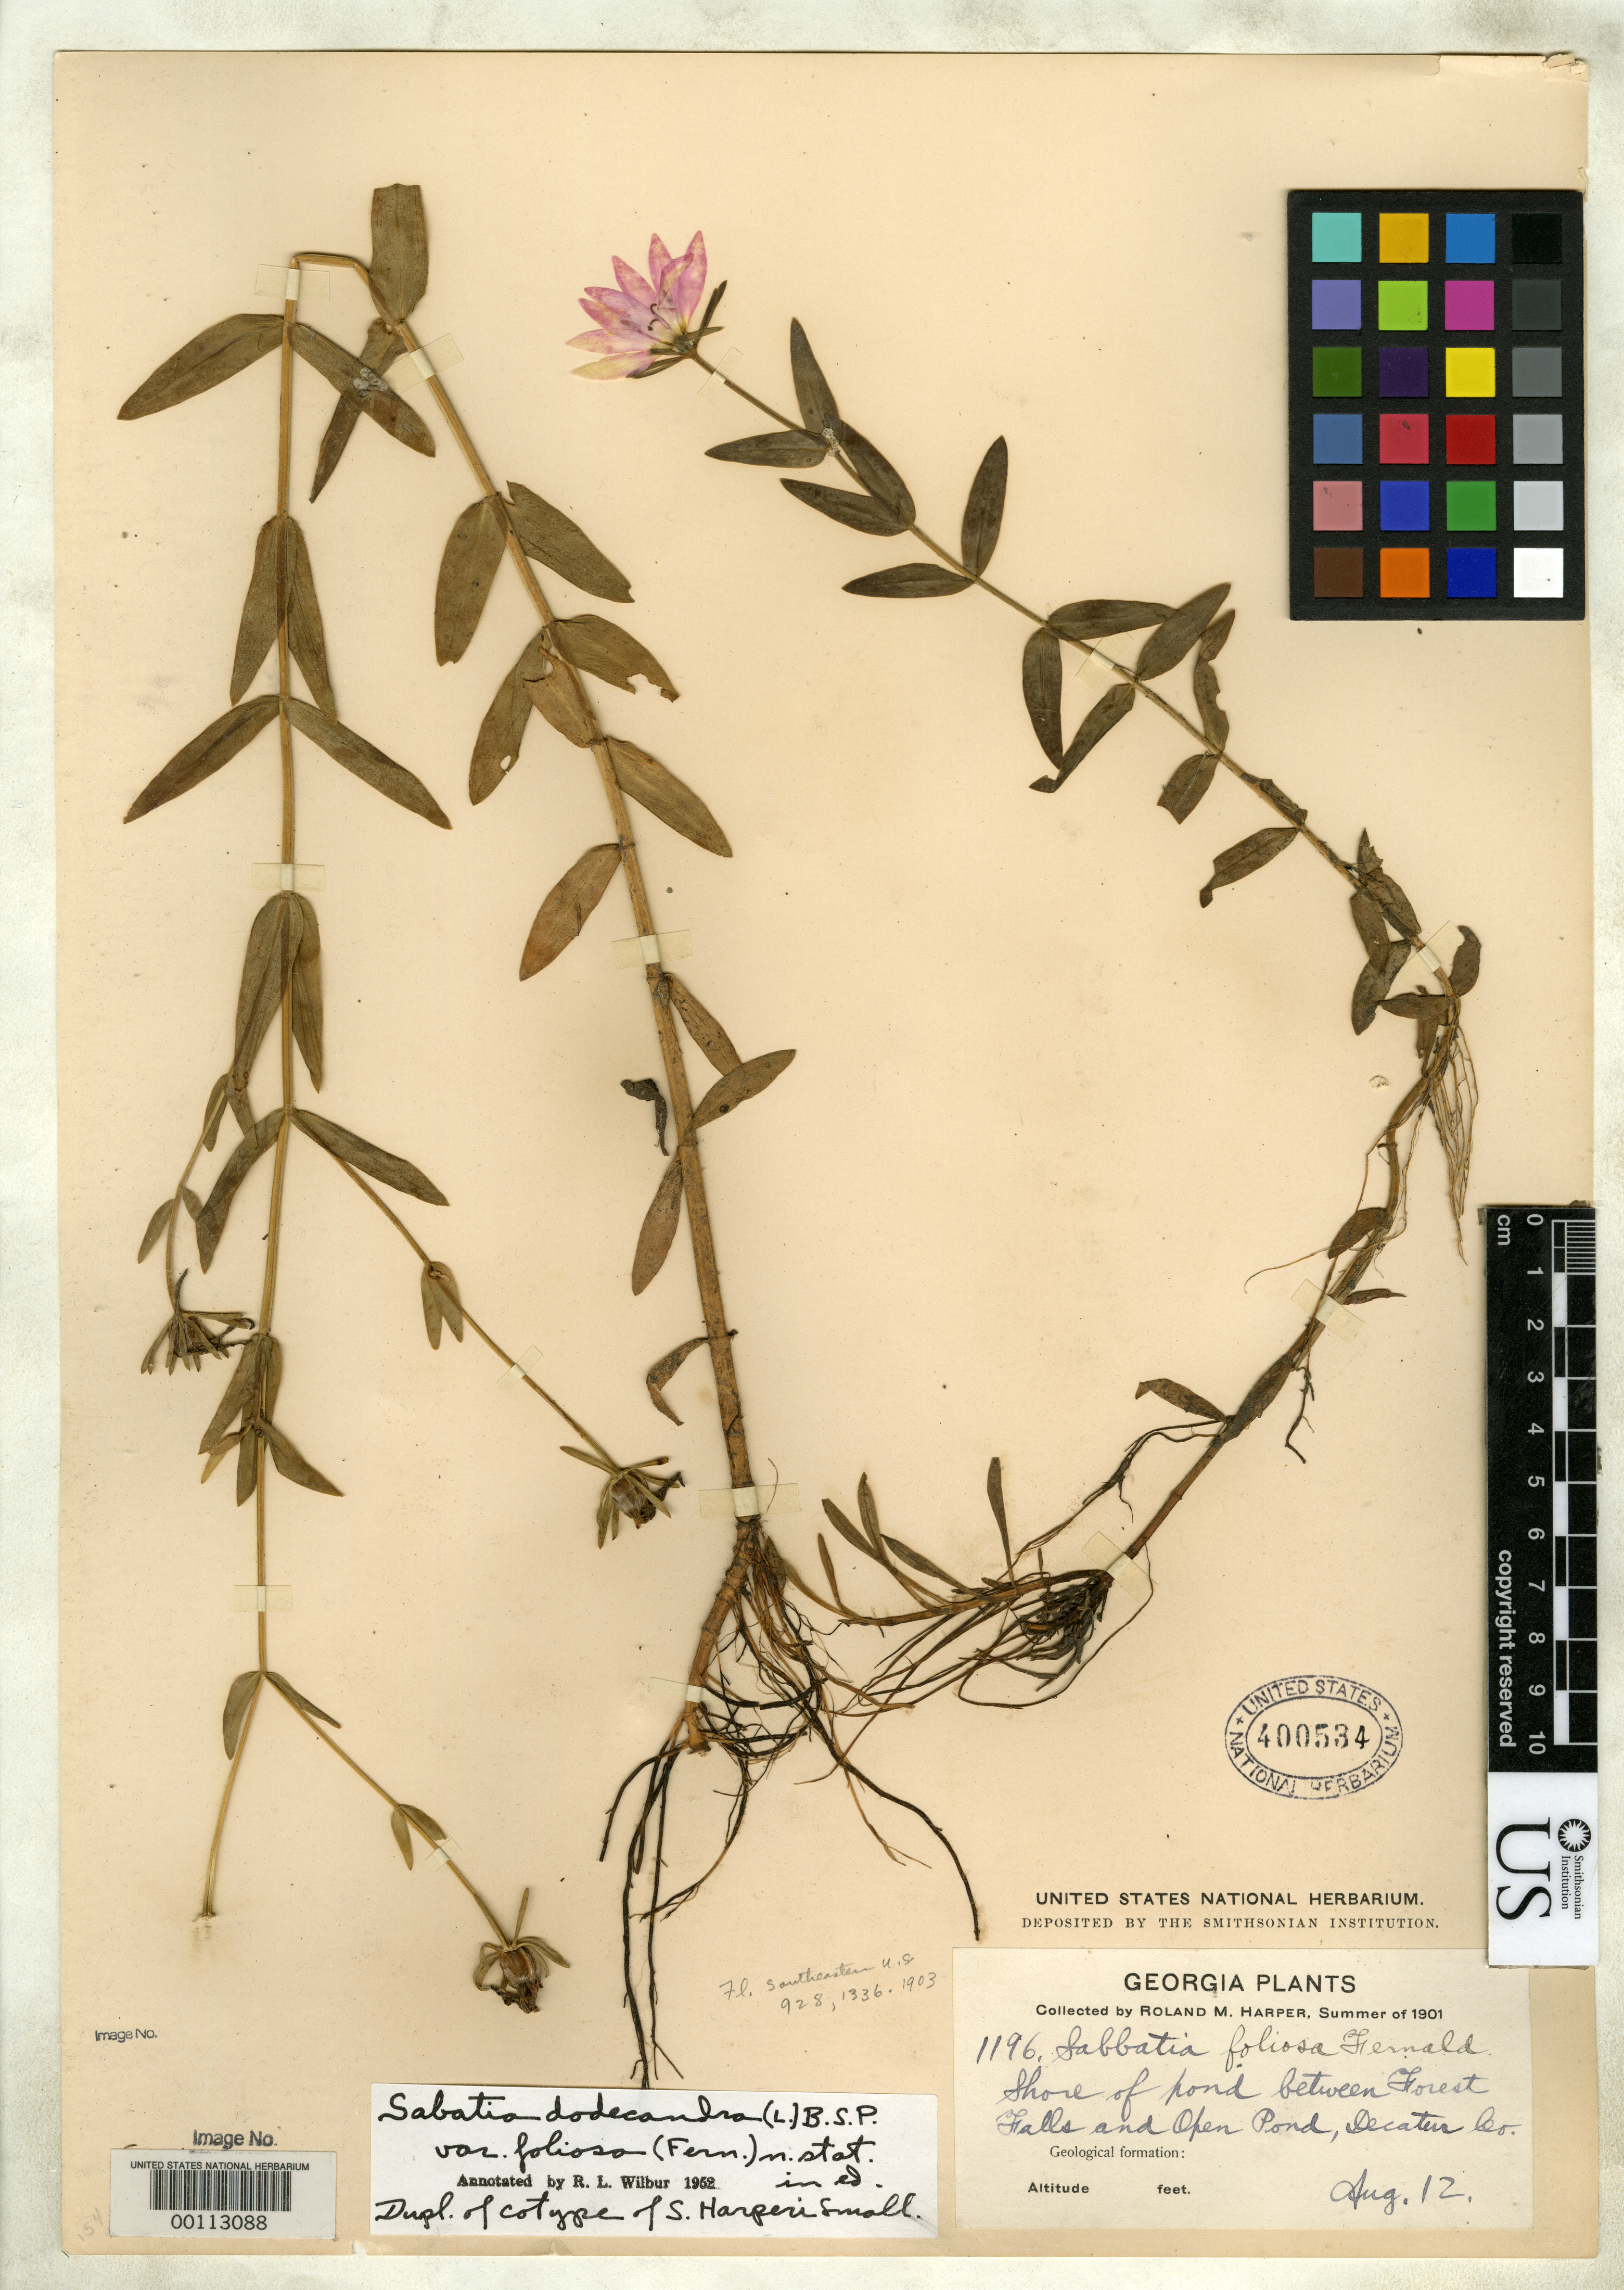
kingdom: Plantae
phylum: Tracheophyta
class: Magnoliopsida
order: Gentianales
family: Gentianaceae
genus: Sabatia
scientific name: Sabatia harperi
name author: Small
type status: Isosyntype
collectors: R. M. Harper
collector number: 964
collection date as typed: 27 Jun 1901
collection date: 1901-06-27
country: United States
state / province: Georgia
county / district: Bulloch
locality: Big Lott's Creek.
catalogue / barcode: US 400534